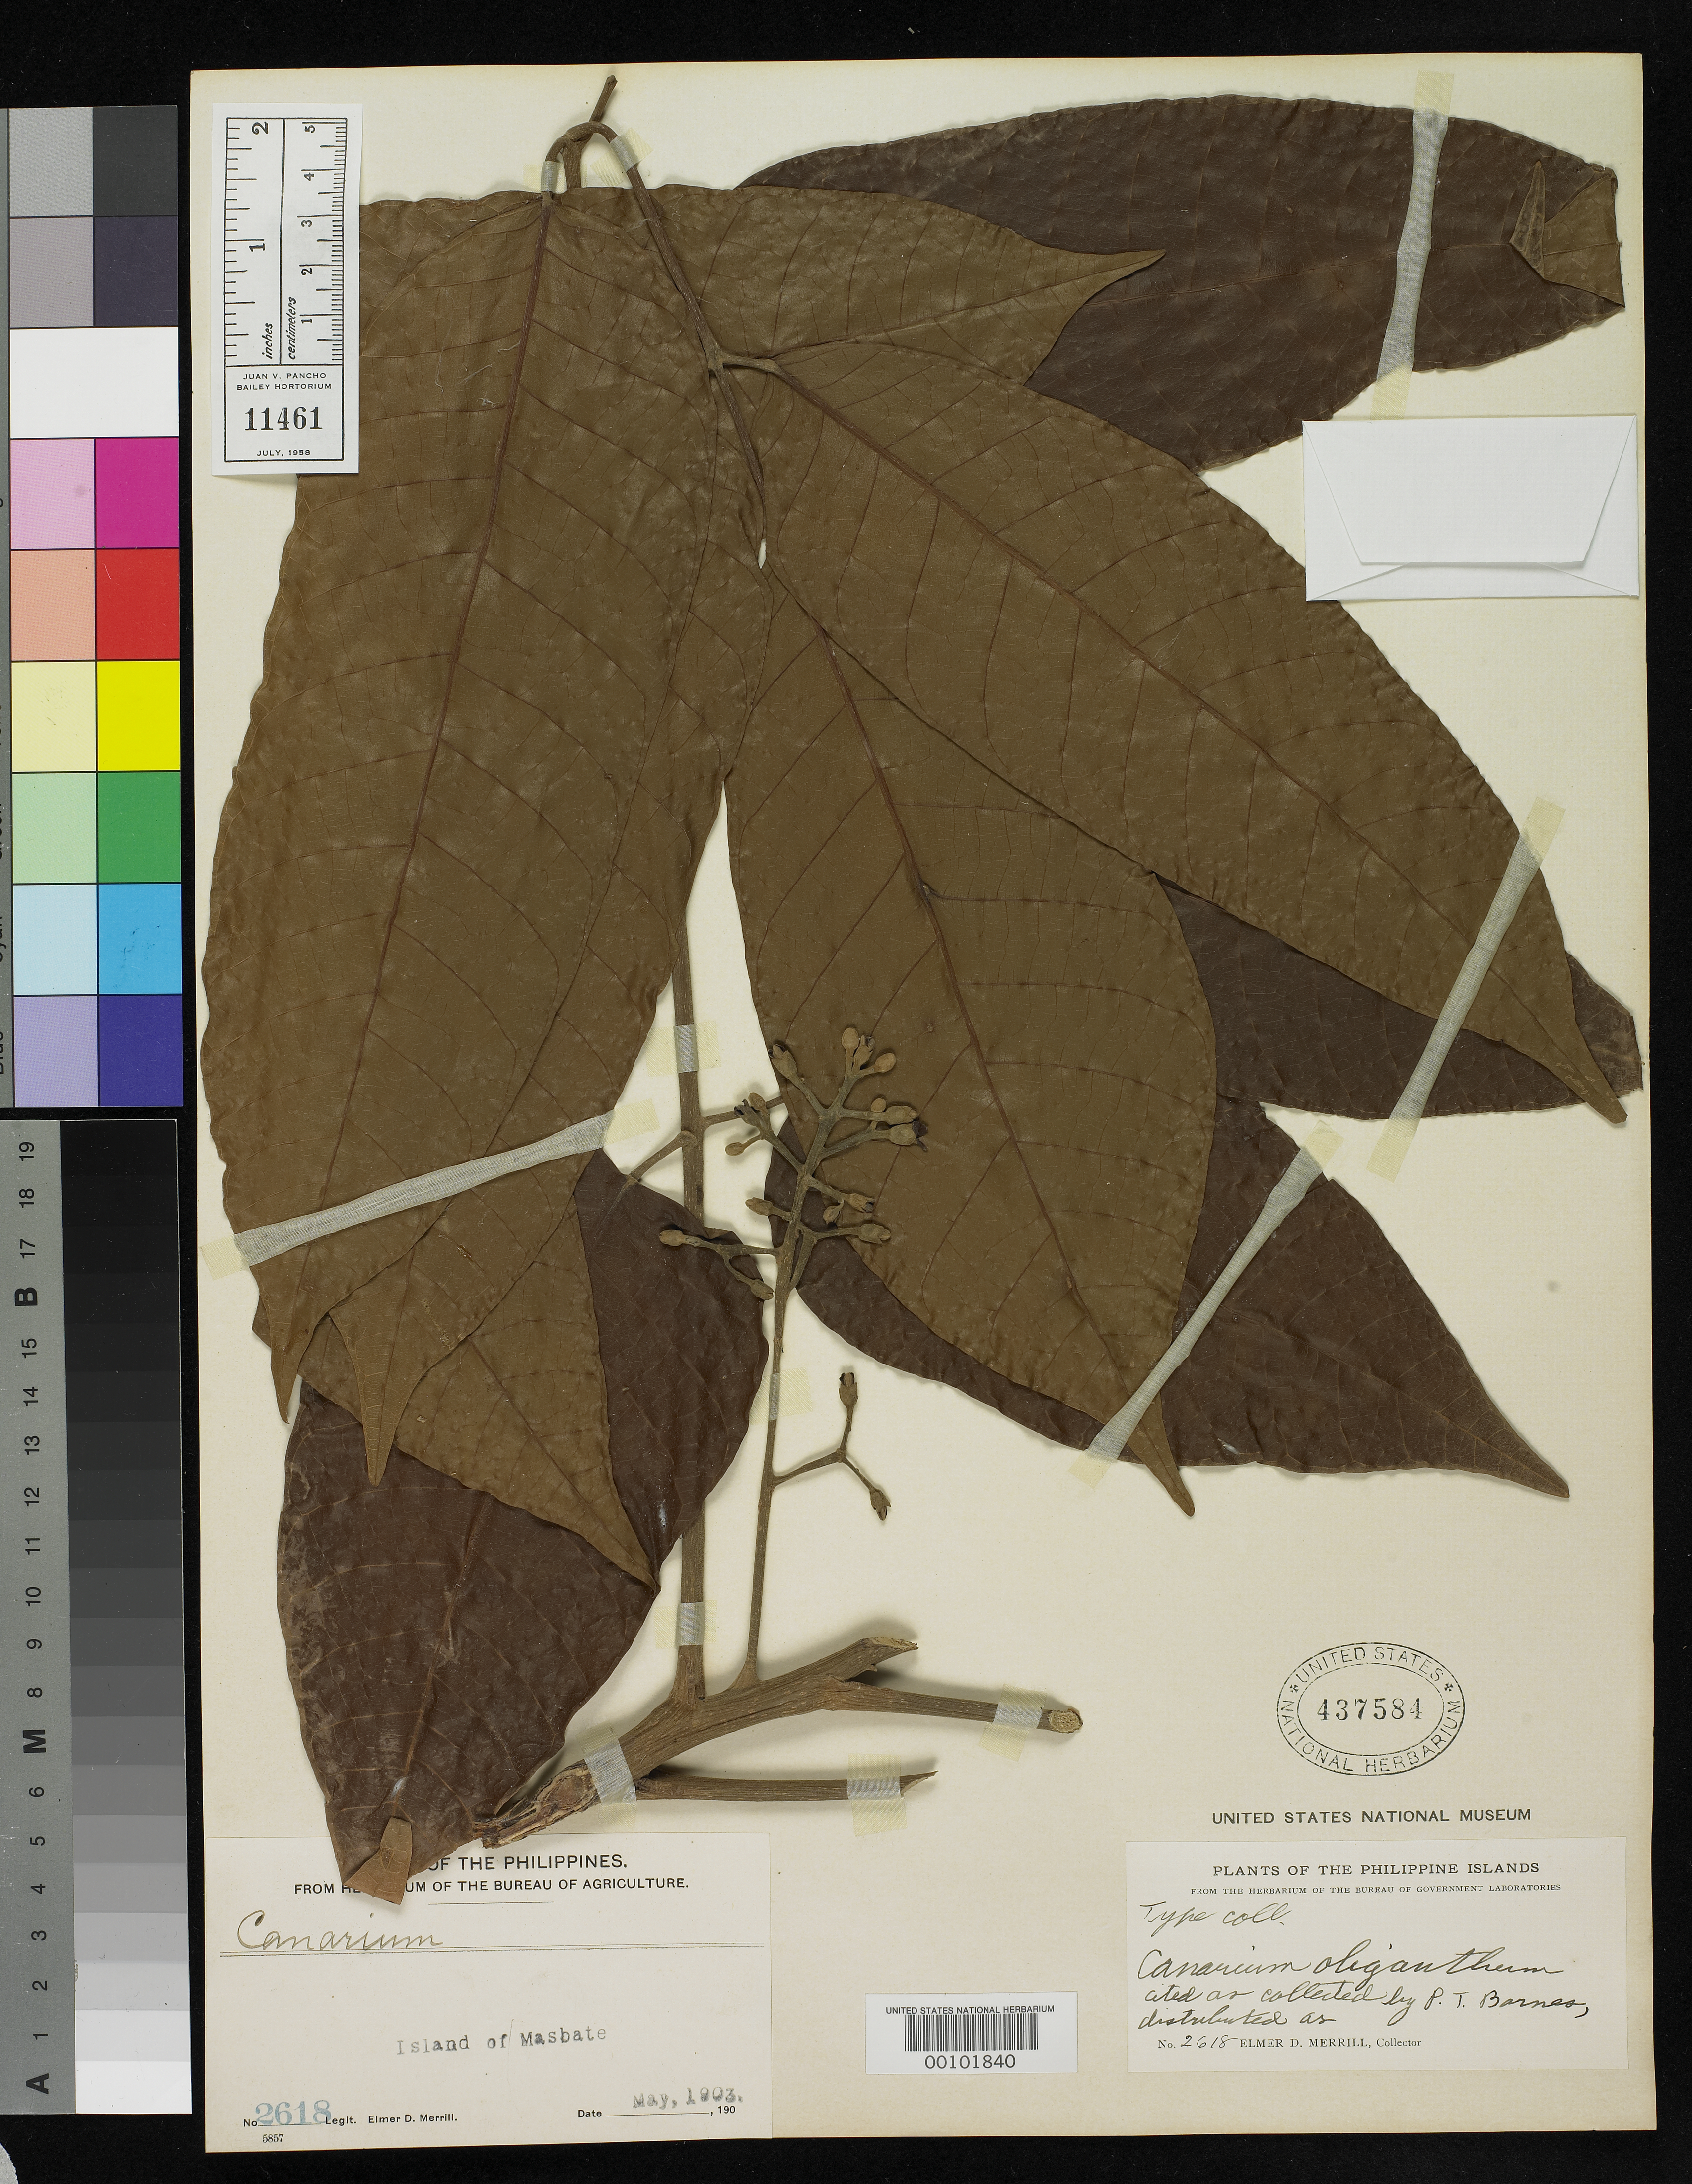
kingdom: Plantae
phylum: Tracheophyta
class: Magnoliopsida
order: Sapindales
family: Burseraceae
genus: Canarium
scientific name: Canarium oliganthum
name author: Merr.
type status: Isotype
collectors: P. Barnes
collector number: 2618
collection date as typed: May 1903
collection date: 1903-05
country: Philippines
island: Masbate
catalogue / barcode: US 437584